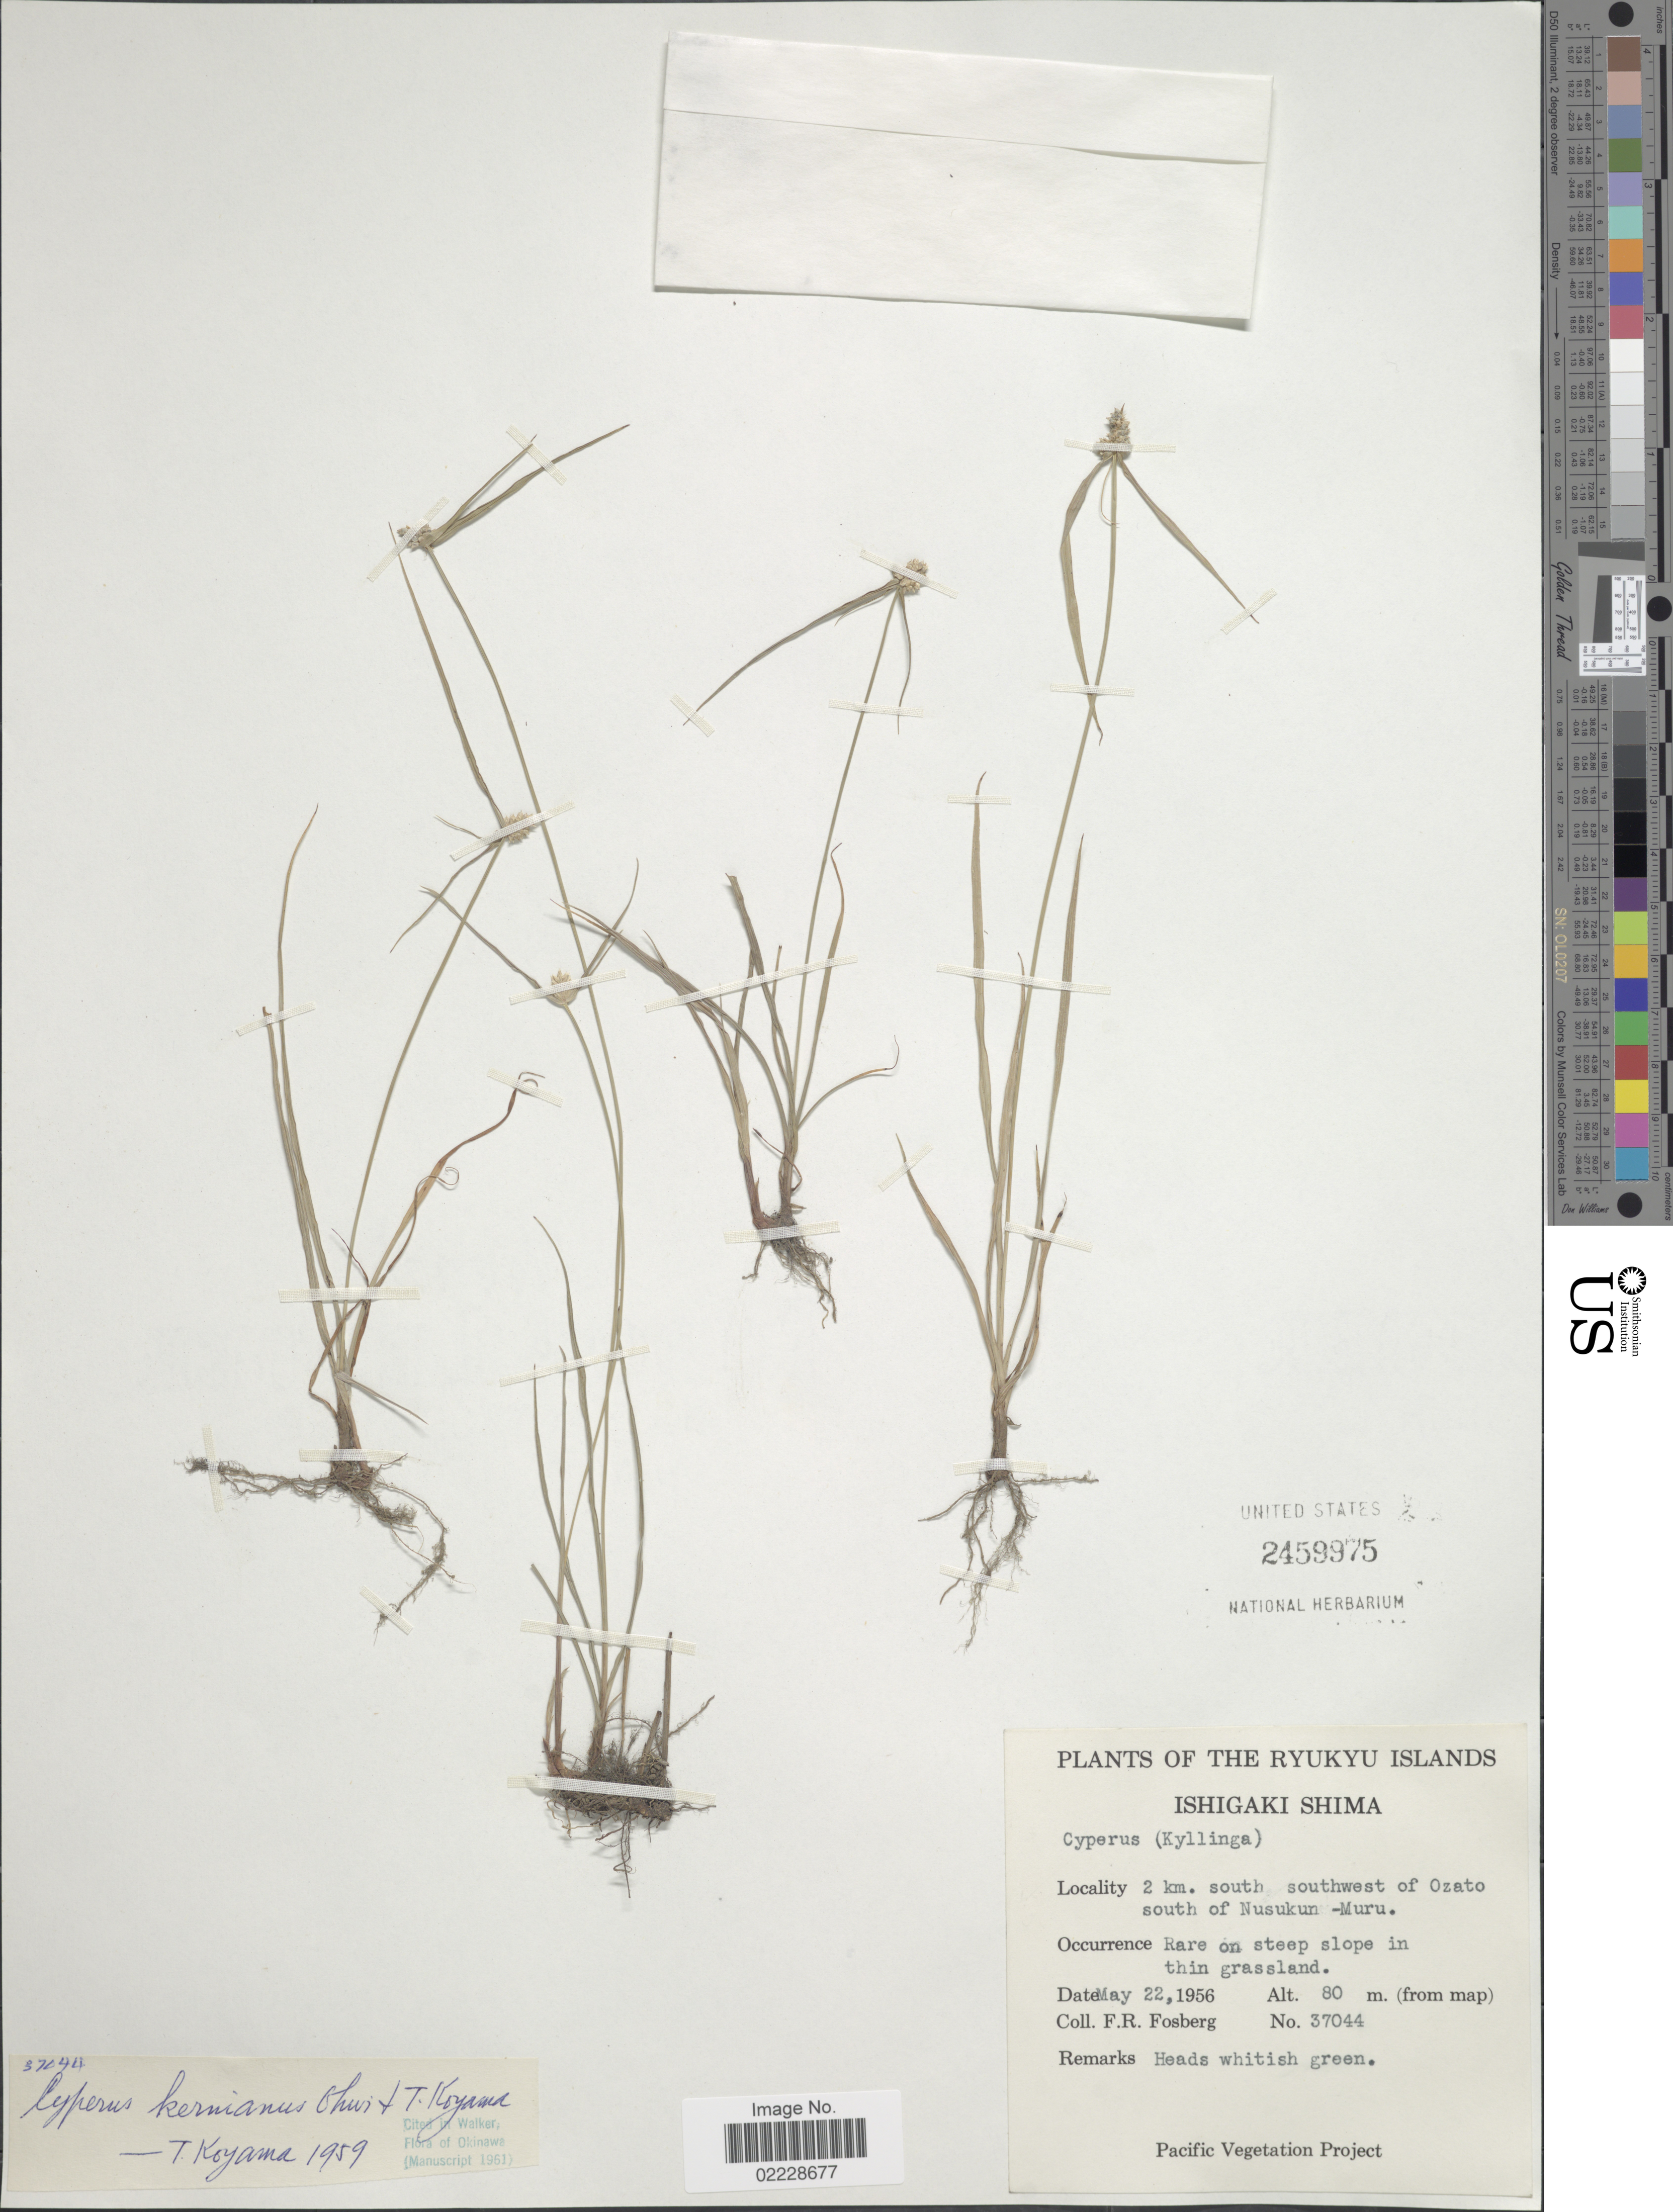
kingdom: Plantae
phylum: Tracheophyta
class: Liliopsida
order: Poales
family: Cyperaceae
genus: Cyperus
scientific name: Cyperus kernianus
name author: Ohwi & T. Koyama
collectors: F. R. Fosberg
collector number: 37044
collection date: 1956-05-22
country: Japan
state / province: Okinawa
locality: Ryukyu Islands, Ishigaki Shima, 2 km. south southwest of Ozato south of Nusukun -Muru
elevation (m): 80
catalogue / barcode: US 2459975